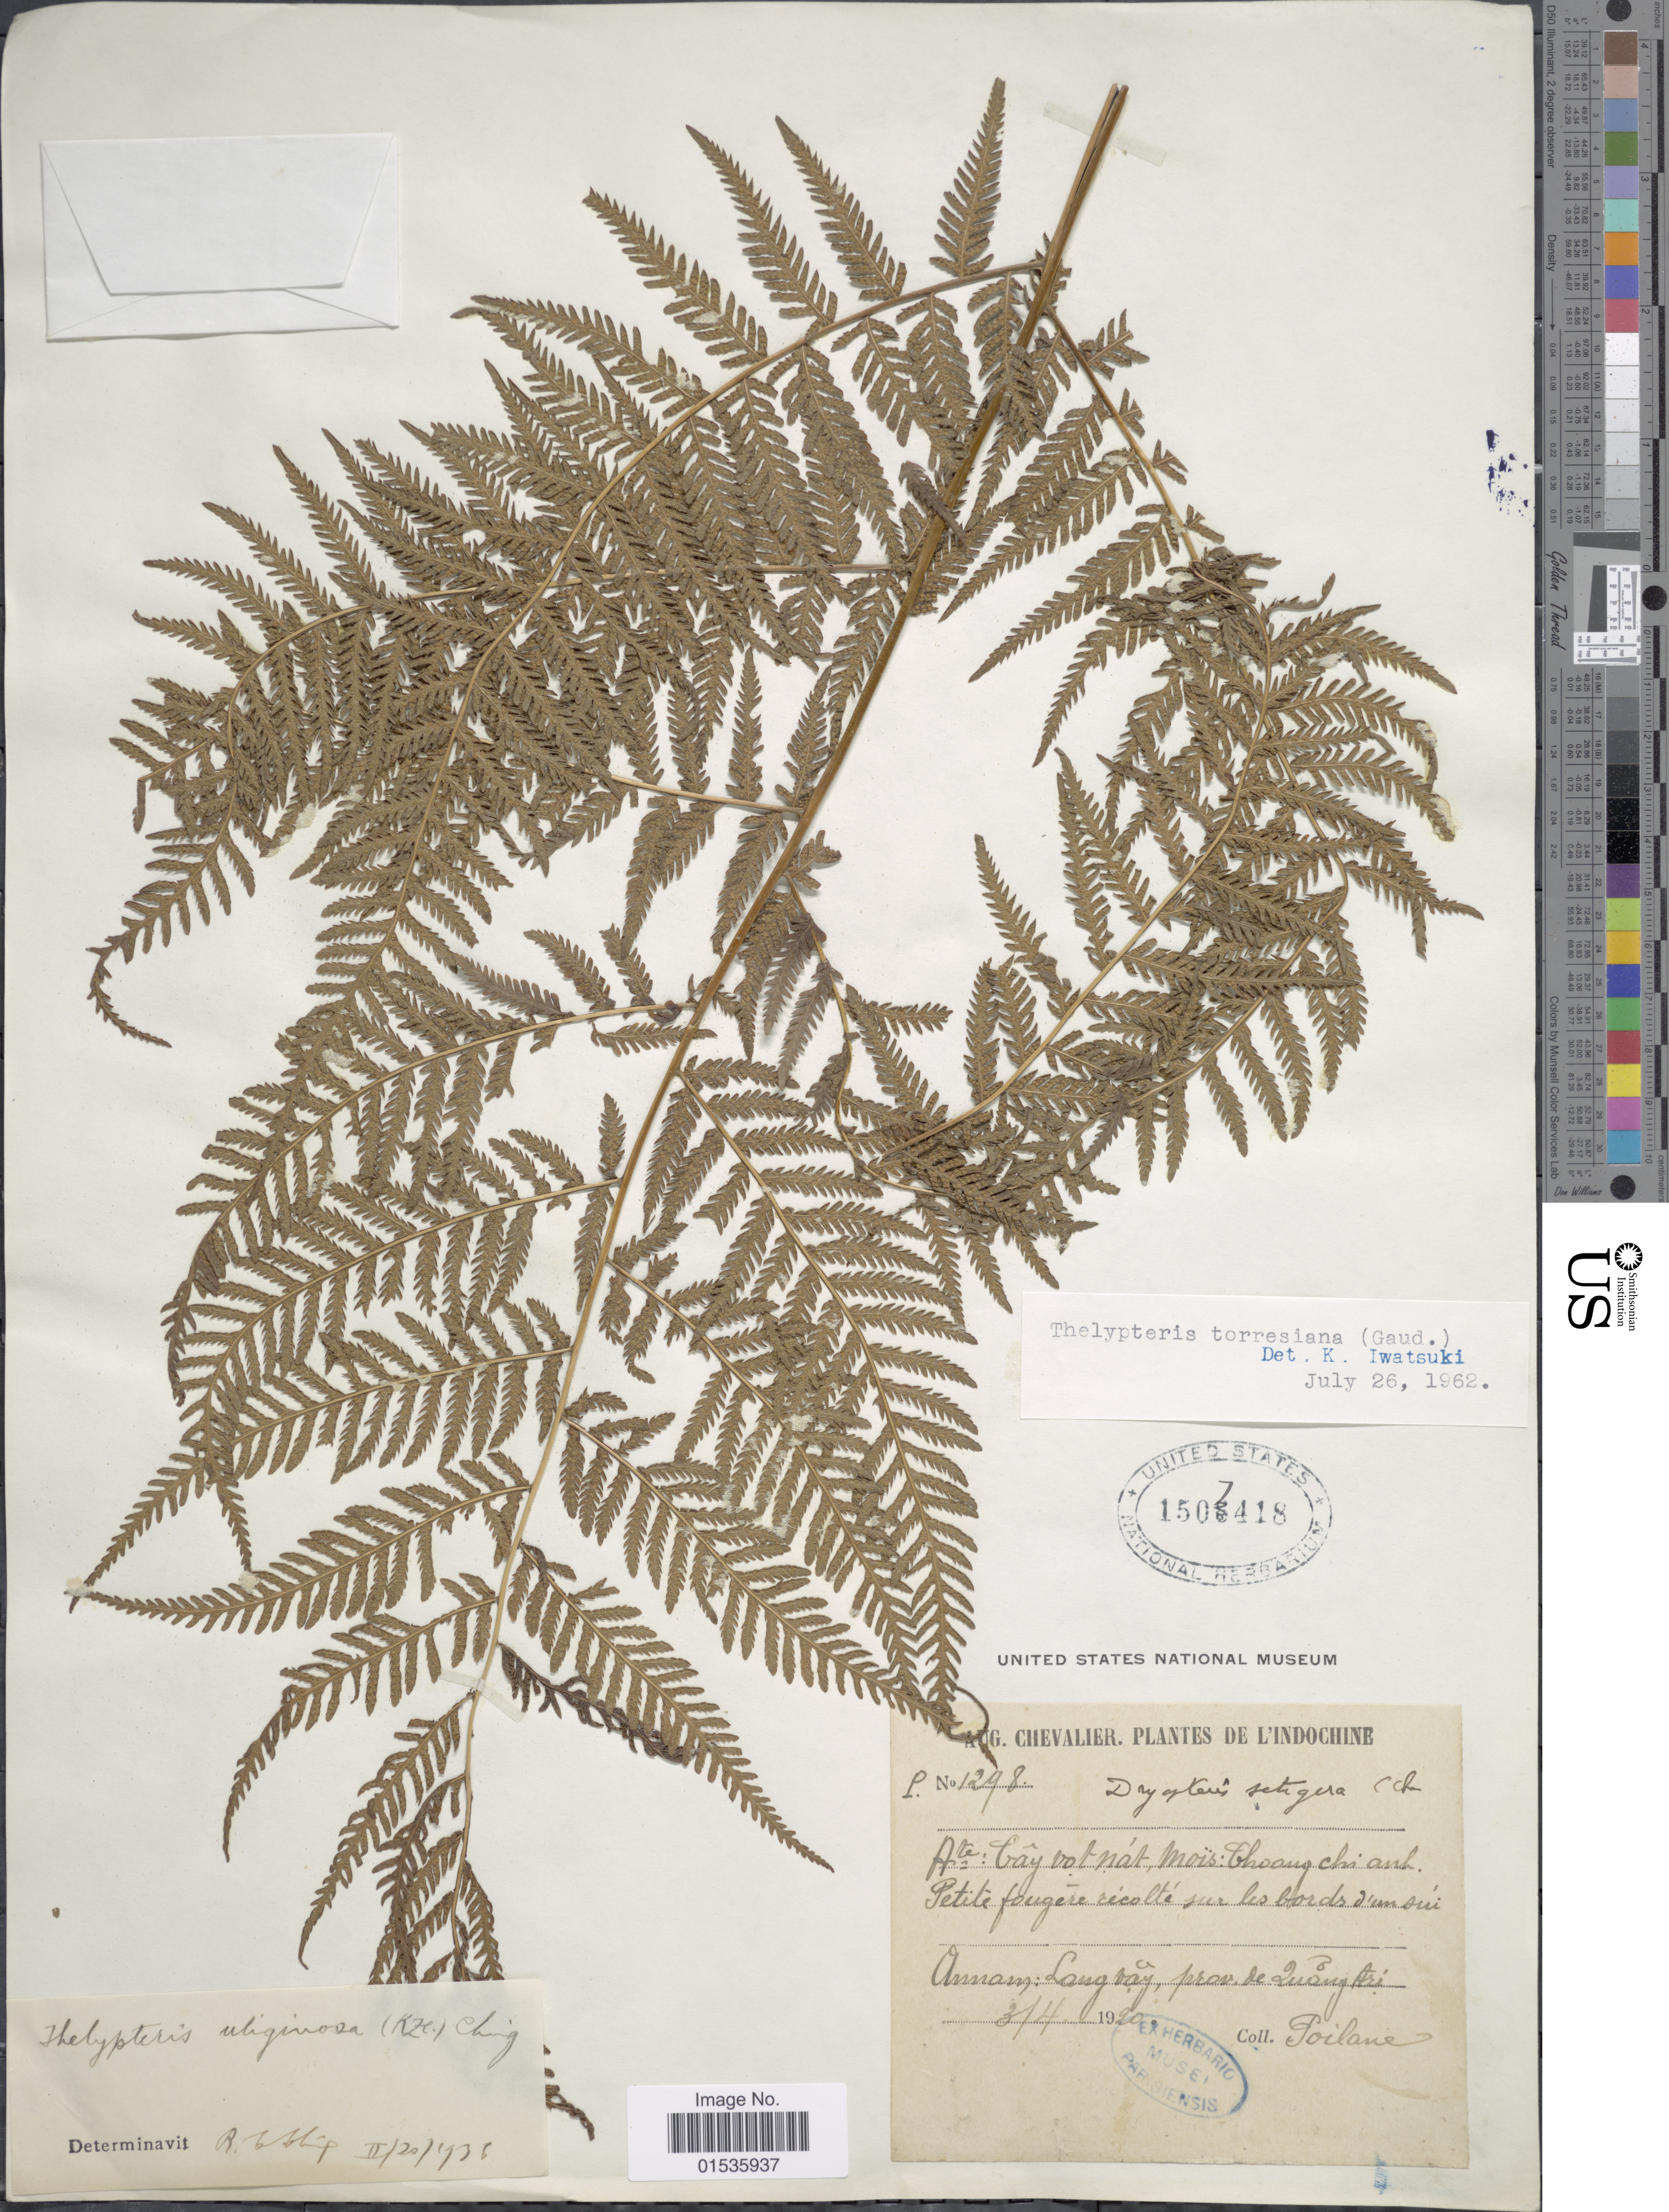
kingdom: Plantae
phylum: Tracheophyta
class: Polypodiopsida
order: Polypodiales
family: Thelypteridaceae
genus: Macrothelypteris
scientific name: Macrothelypteris torresiana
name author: (Gaudich.) Ching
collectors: -. Poilane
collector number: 1298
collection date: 1920-04-03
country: Vietnam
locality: L'Indochine, Annam: Lang Vay, prov. de Zuang Ari. [interpreted]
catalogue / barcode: US 1507418